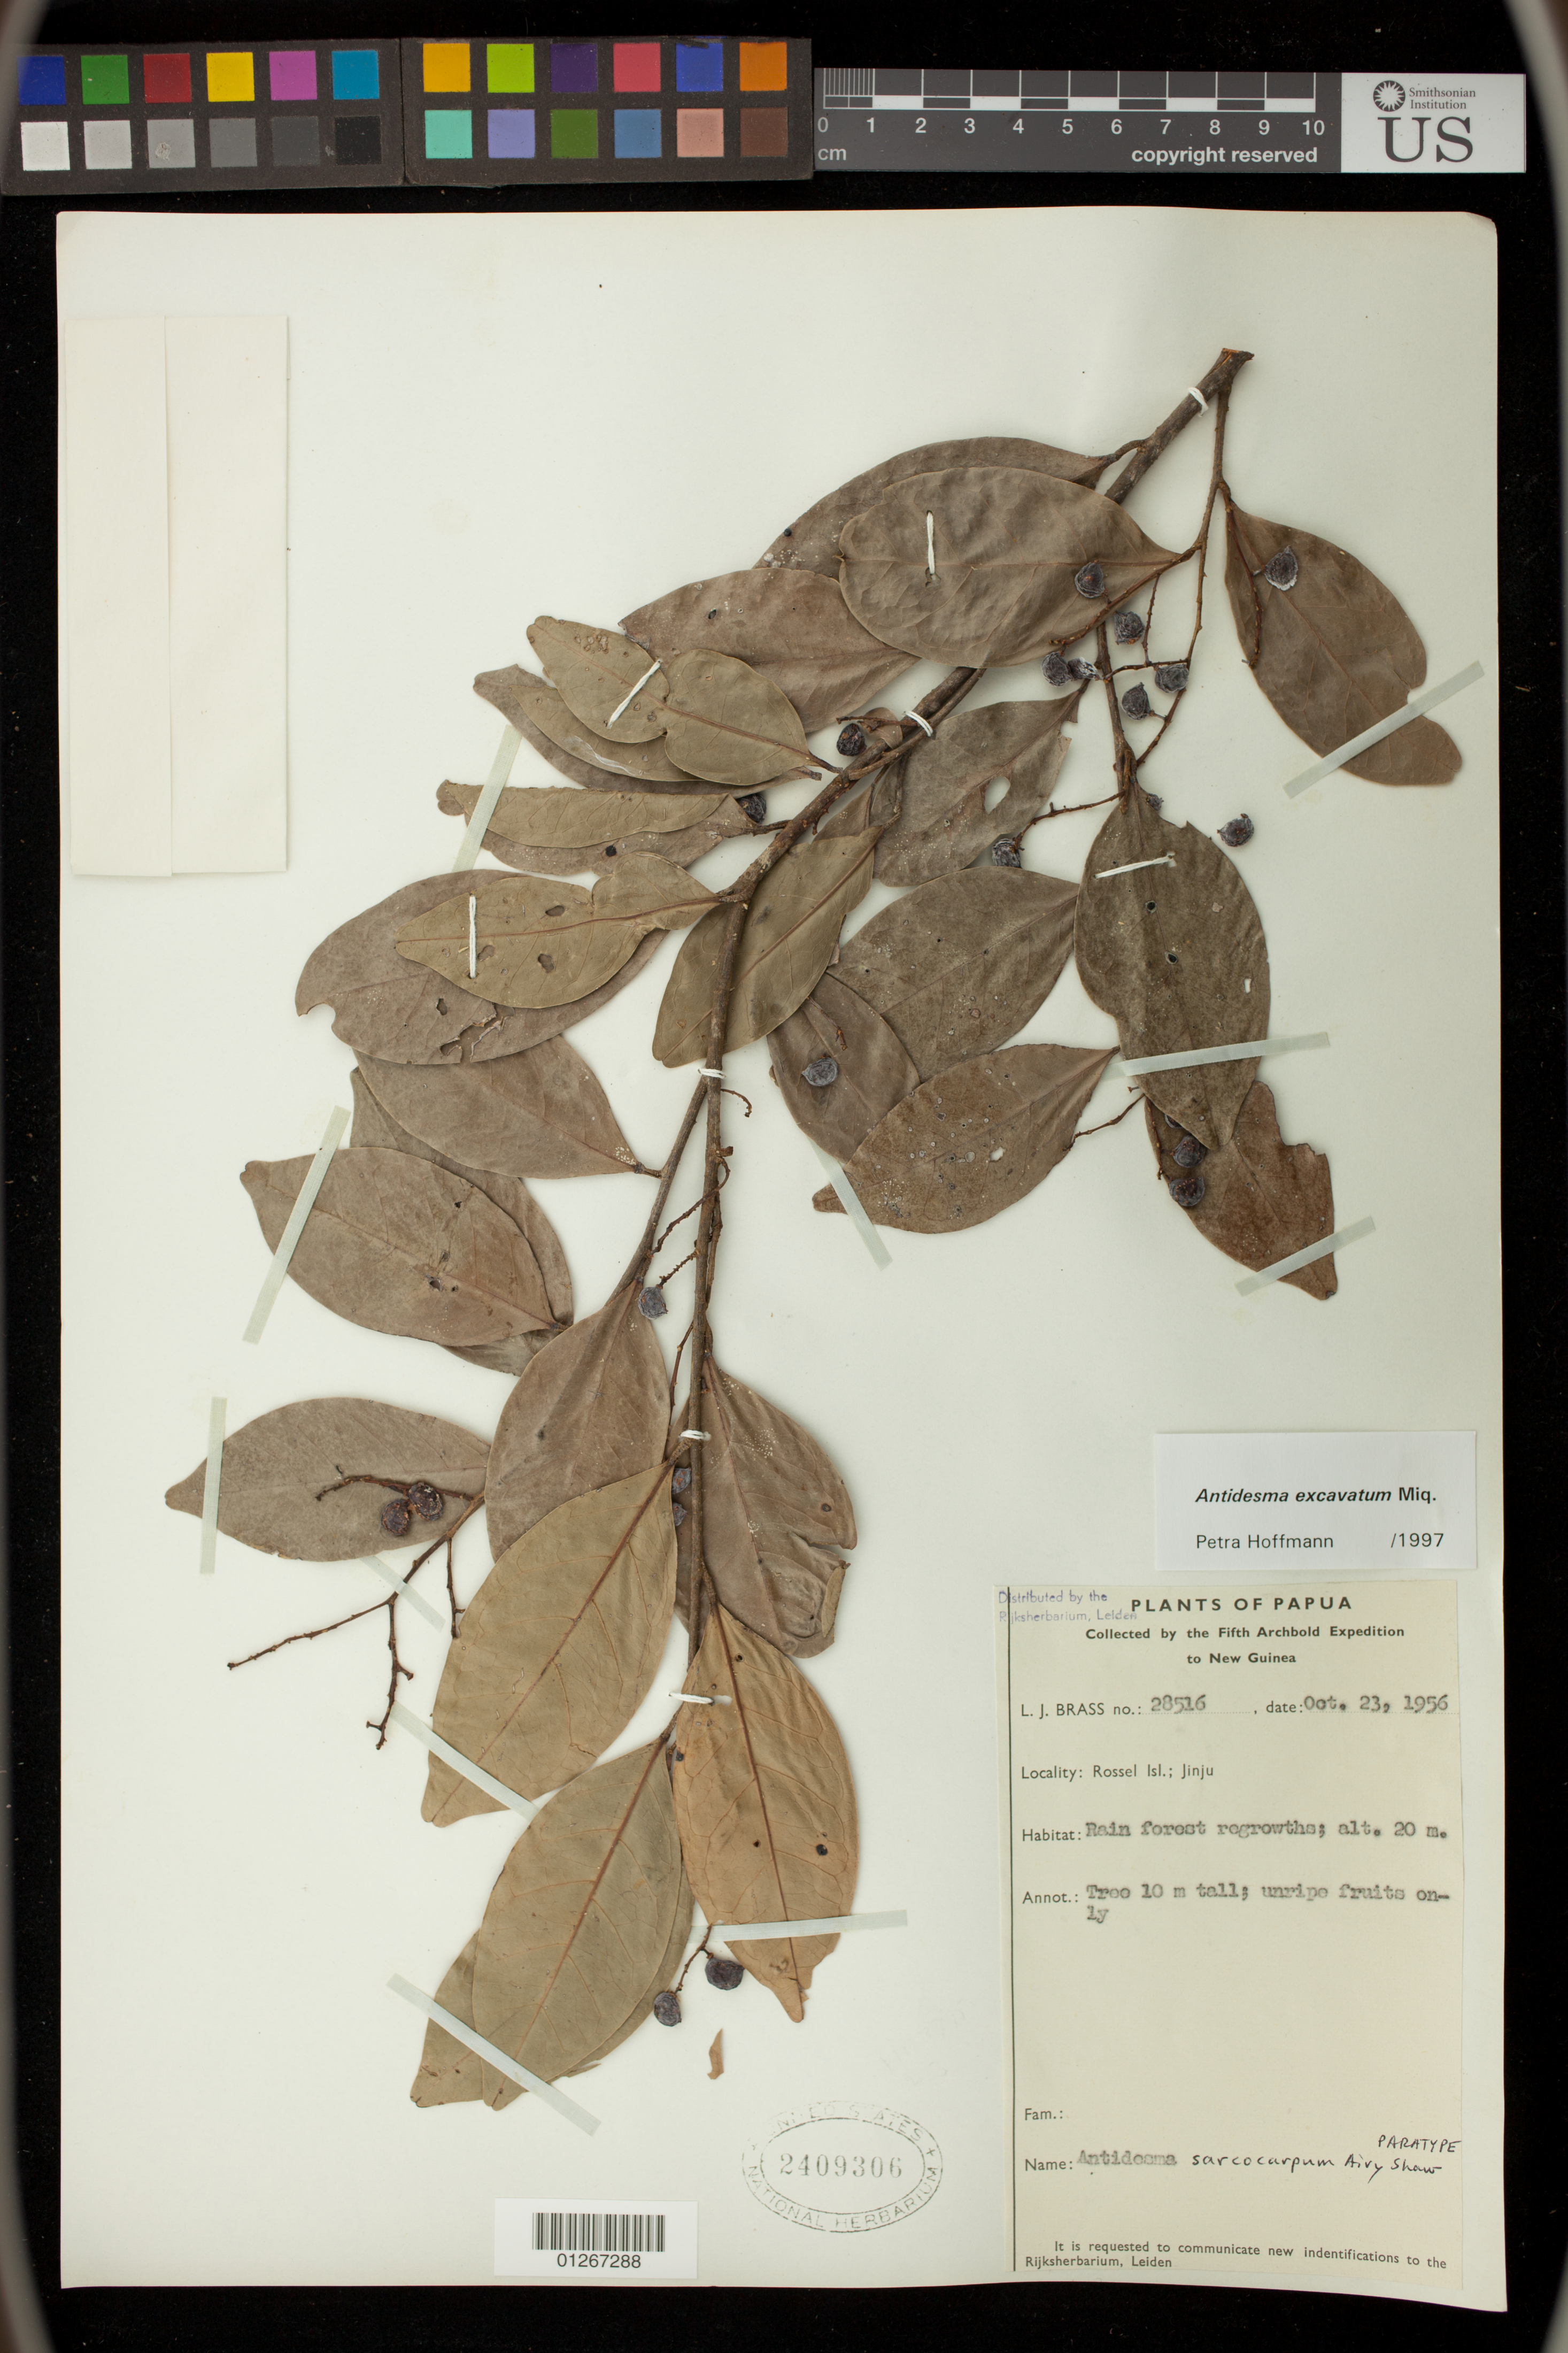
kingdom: Plantae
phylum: Tracheophyta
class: Magnoliopsida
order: Malpighiales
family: Phyllanthaceae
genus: Antidesma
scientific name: Antidesma excavatum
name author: Miq.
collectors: L. J. Brass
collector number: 28516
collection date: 1956-10-23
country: Papua New Guinea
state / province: Milne Bay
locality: Rossel Island; Jinju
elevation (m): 20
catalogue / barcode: US 2409306